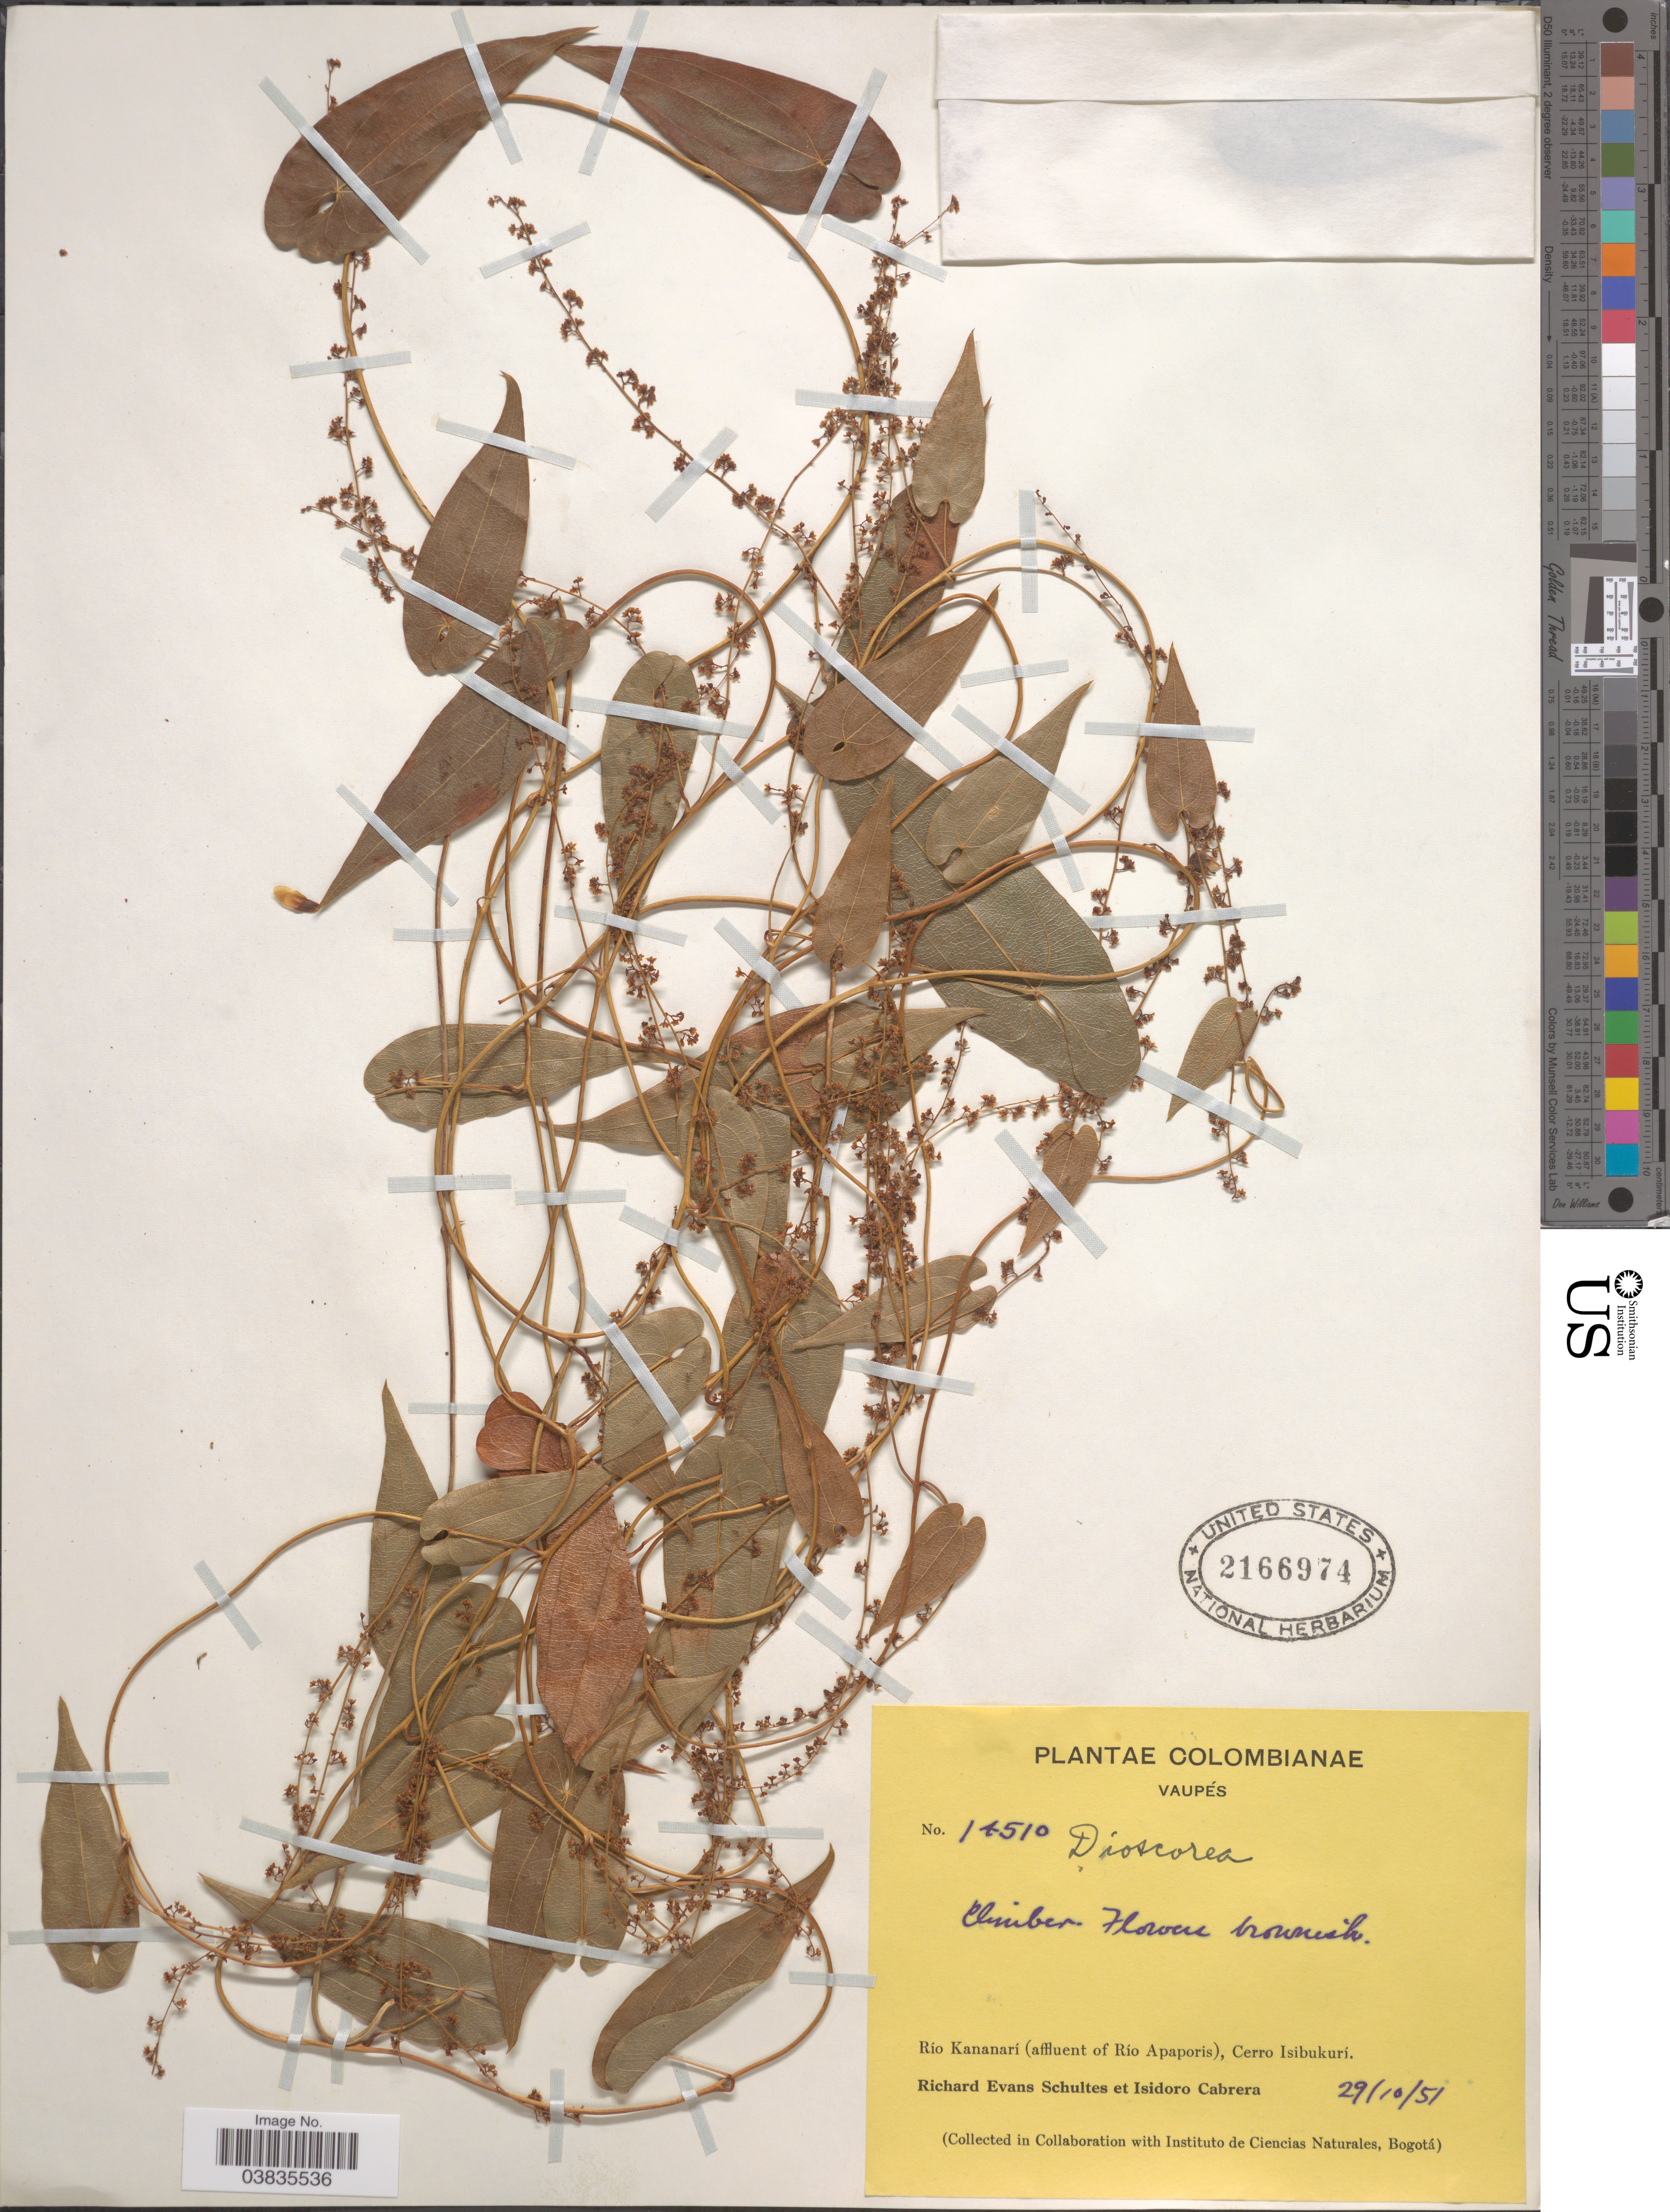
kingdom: Plantae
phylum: Tracheophyta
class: Liliopsida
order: Dioscoreales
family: Dioscoreaceae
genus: Dioscorea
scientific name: Dioscorea sp.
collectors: R. E. Schultes & I. Cabrera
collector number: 14510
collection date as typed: Transcribed d/m/y: 29/10/51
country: Colombia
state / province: Vaupés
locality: Río Kananarí (affluent of Río Apaporis), Cerro Isibukurí.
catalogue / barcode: US 2166974